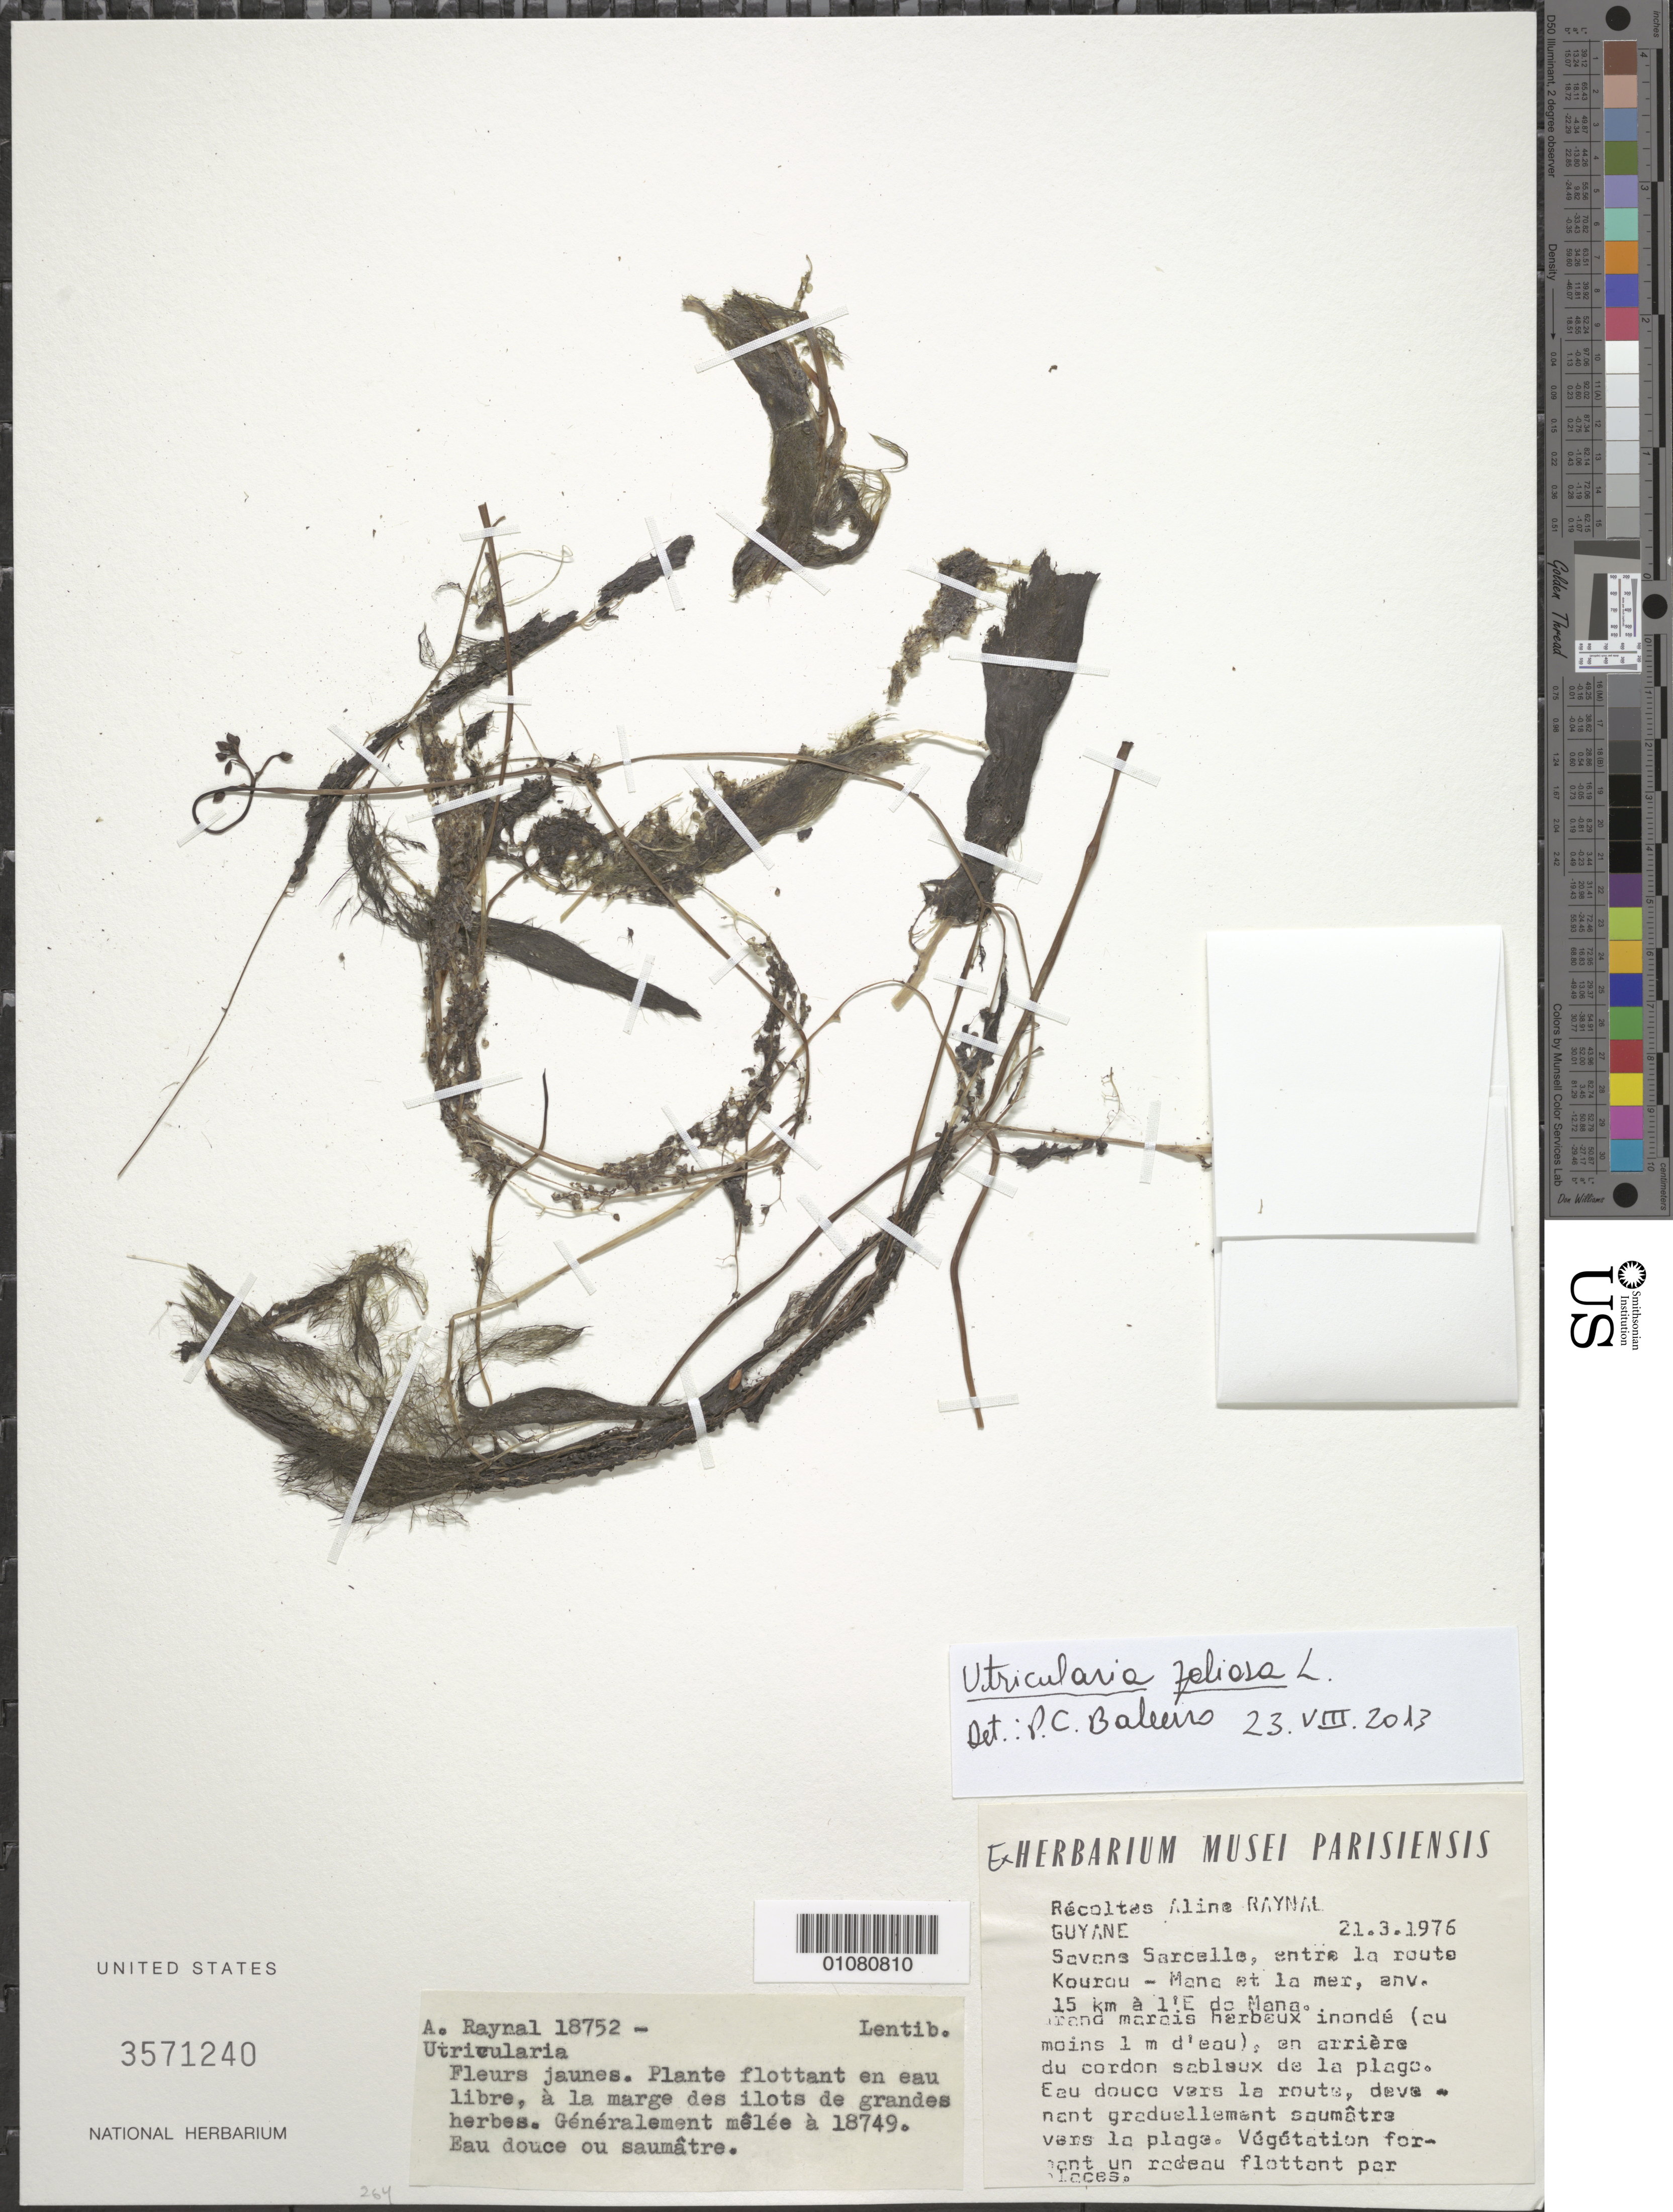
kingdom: Plantae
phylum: Tracheophyta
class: Magnoliopsida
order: Lamiales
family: Lentibulariaceae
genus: Utricularia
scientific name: Utricularia foliosa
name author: L.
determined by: Baleeiro, P. C.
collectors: A. M. Raynal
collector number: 18752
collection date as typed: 21-Mar-76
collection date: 1976-03-21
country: French Guiana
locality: Savans Sarcelle, entre al route Kourou - Mana et la mer, env. 15km a l'E de Mana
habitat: Grand marais herbeux inonde (au moins 1m d'eau), en arriere du cordon sableux de la plage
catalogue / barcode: US 3571240